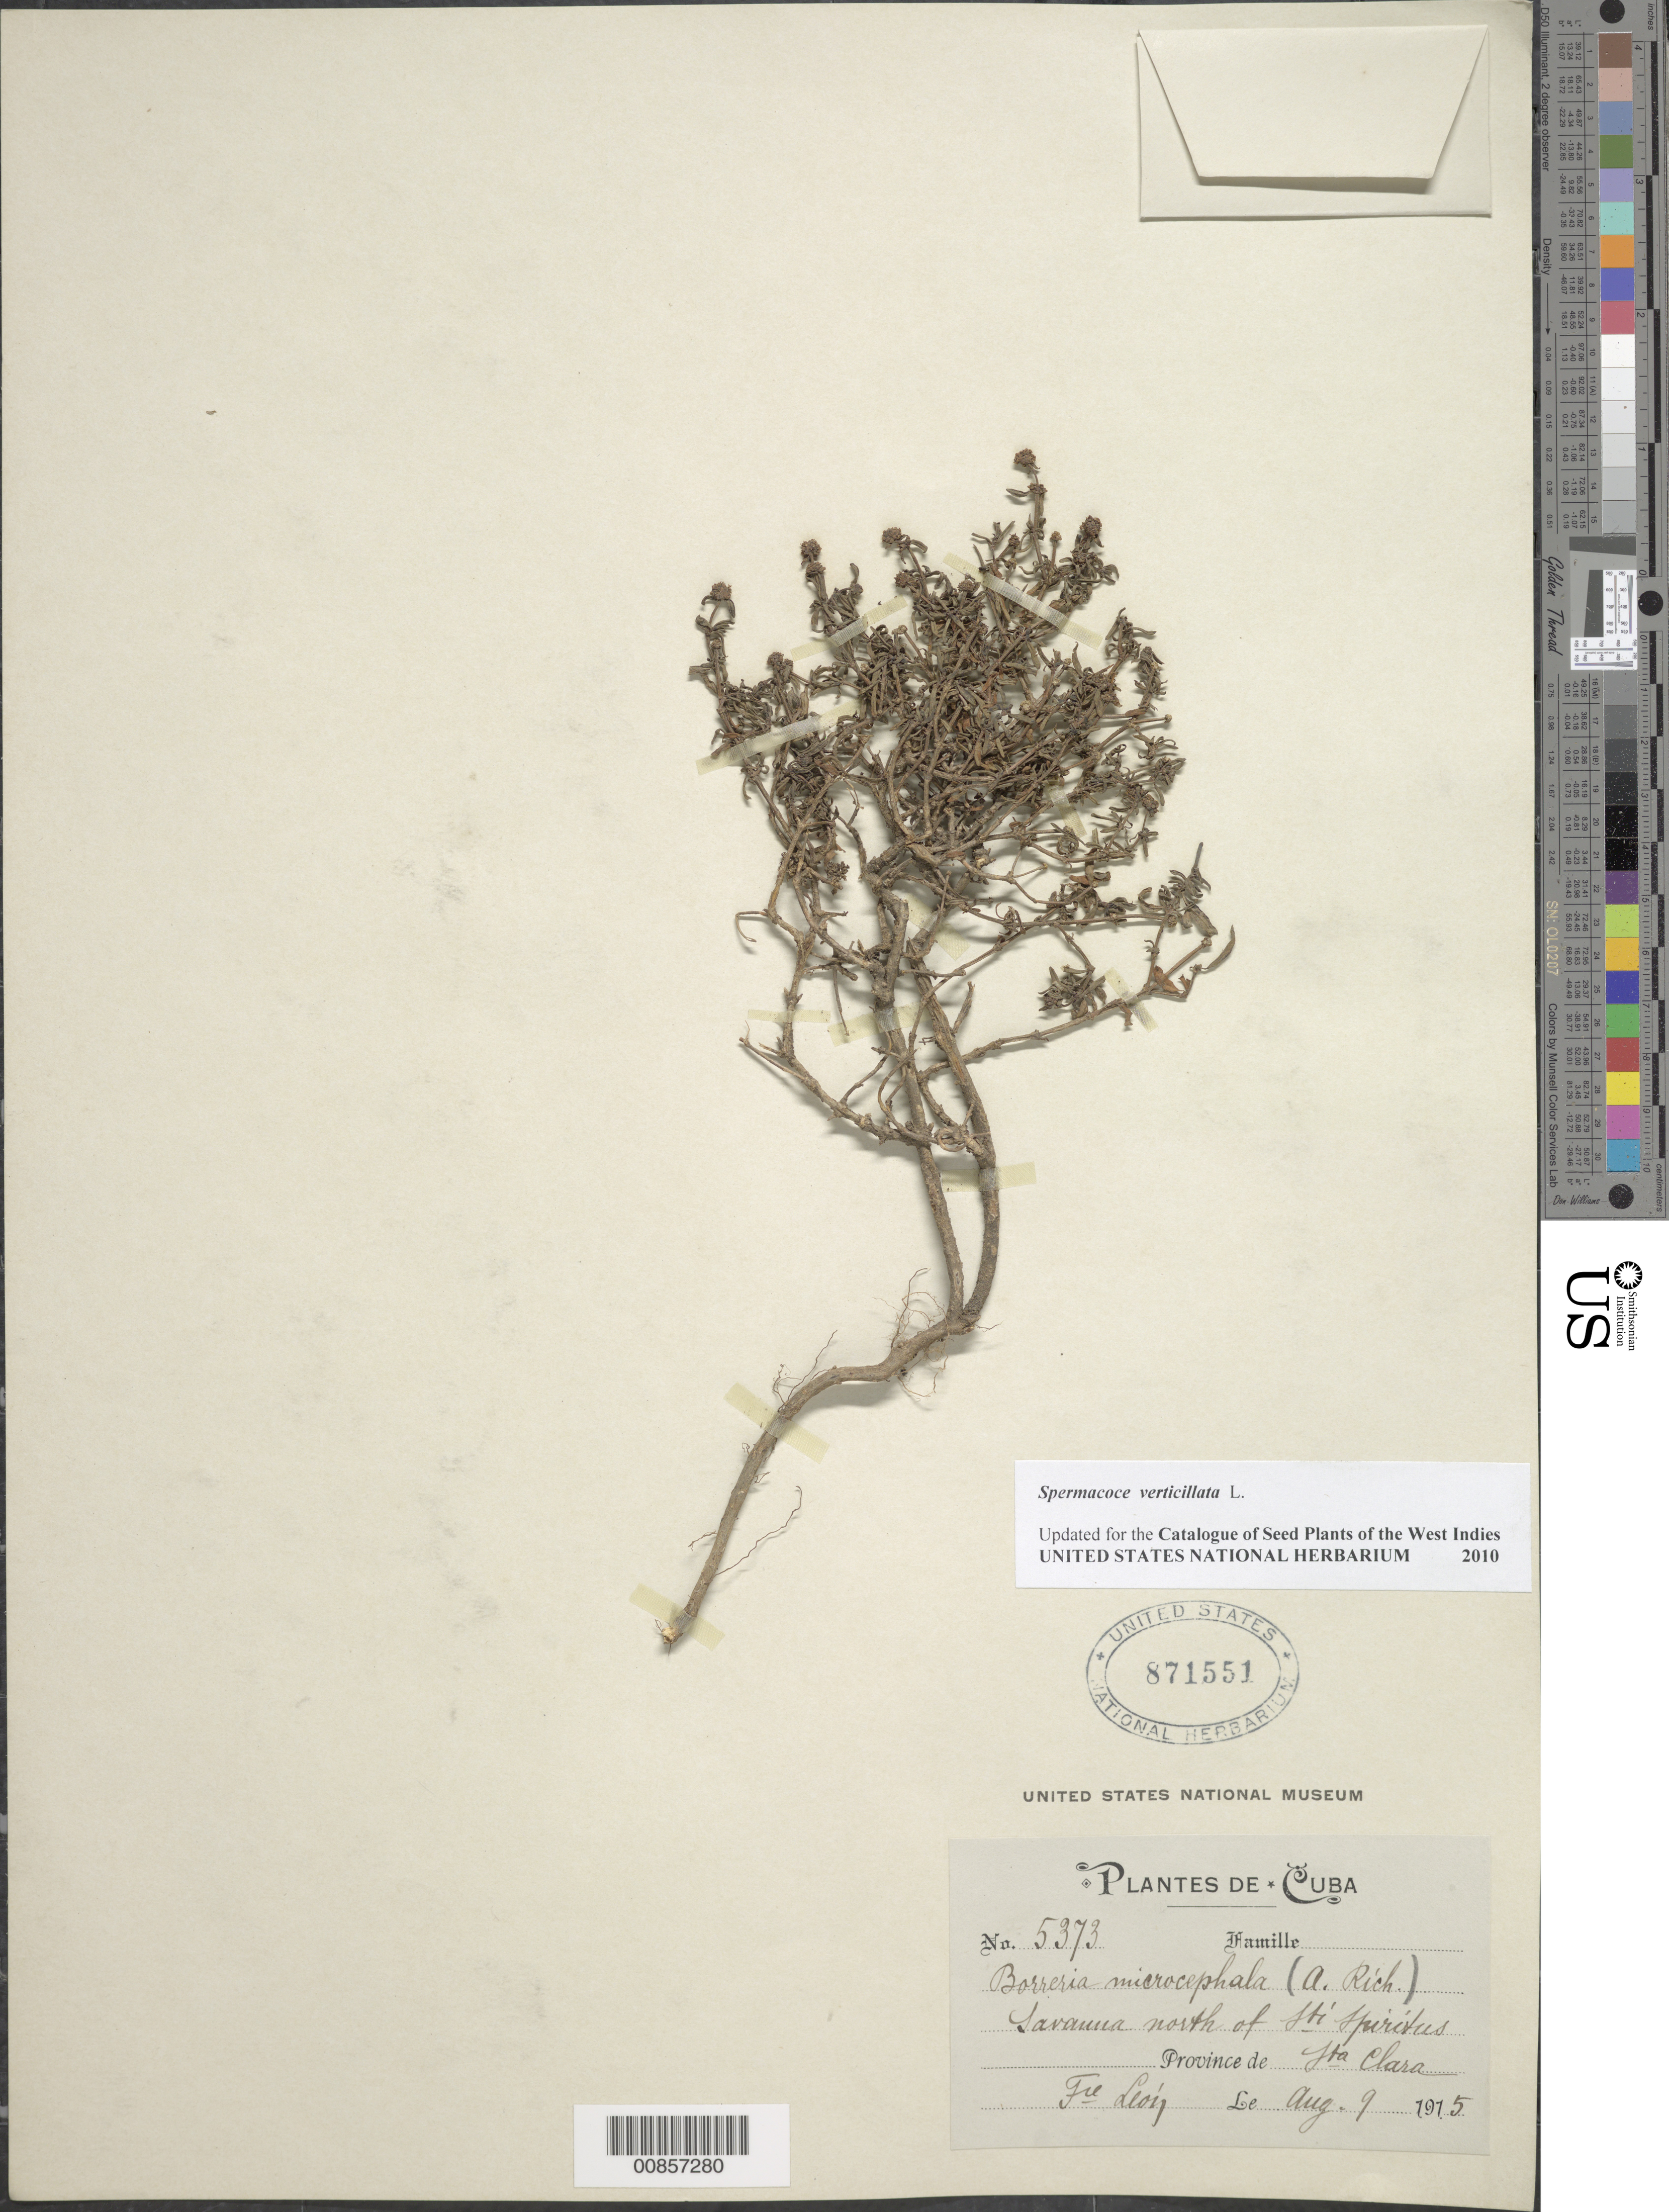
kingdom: Plantae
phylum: Tracheophyta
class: Magnoliopsida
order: Gentianales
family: Rubiaceae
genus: Spermacoce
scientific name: Spermacoce verticillata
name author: L.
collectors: Bro. León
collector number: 5373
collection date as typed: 09 Aug 1915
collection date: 1915-08-09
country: Cuba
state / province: Las Villas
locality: Savanna north of Sti. Spiritus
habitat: Savanna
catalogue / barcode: US 871551